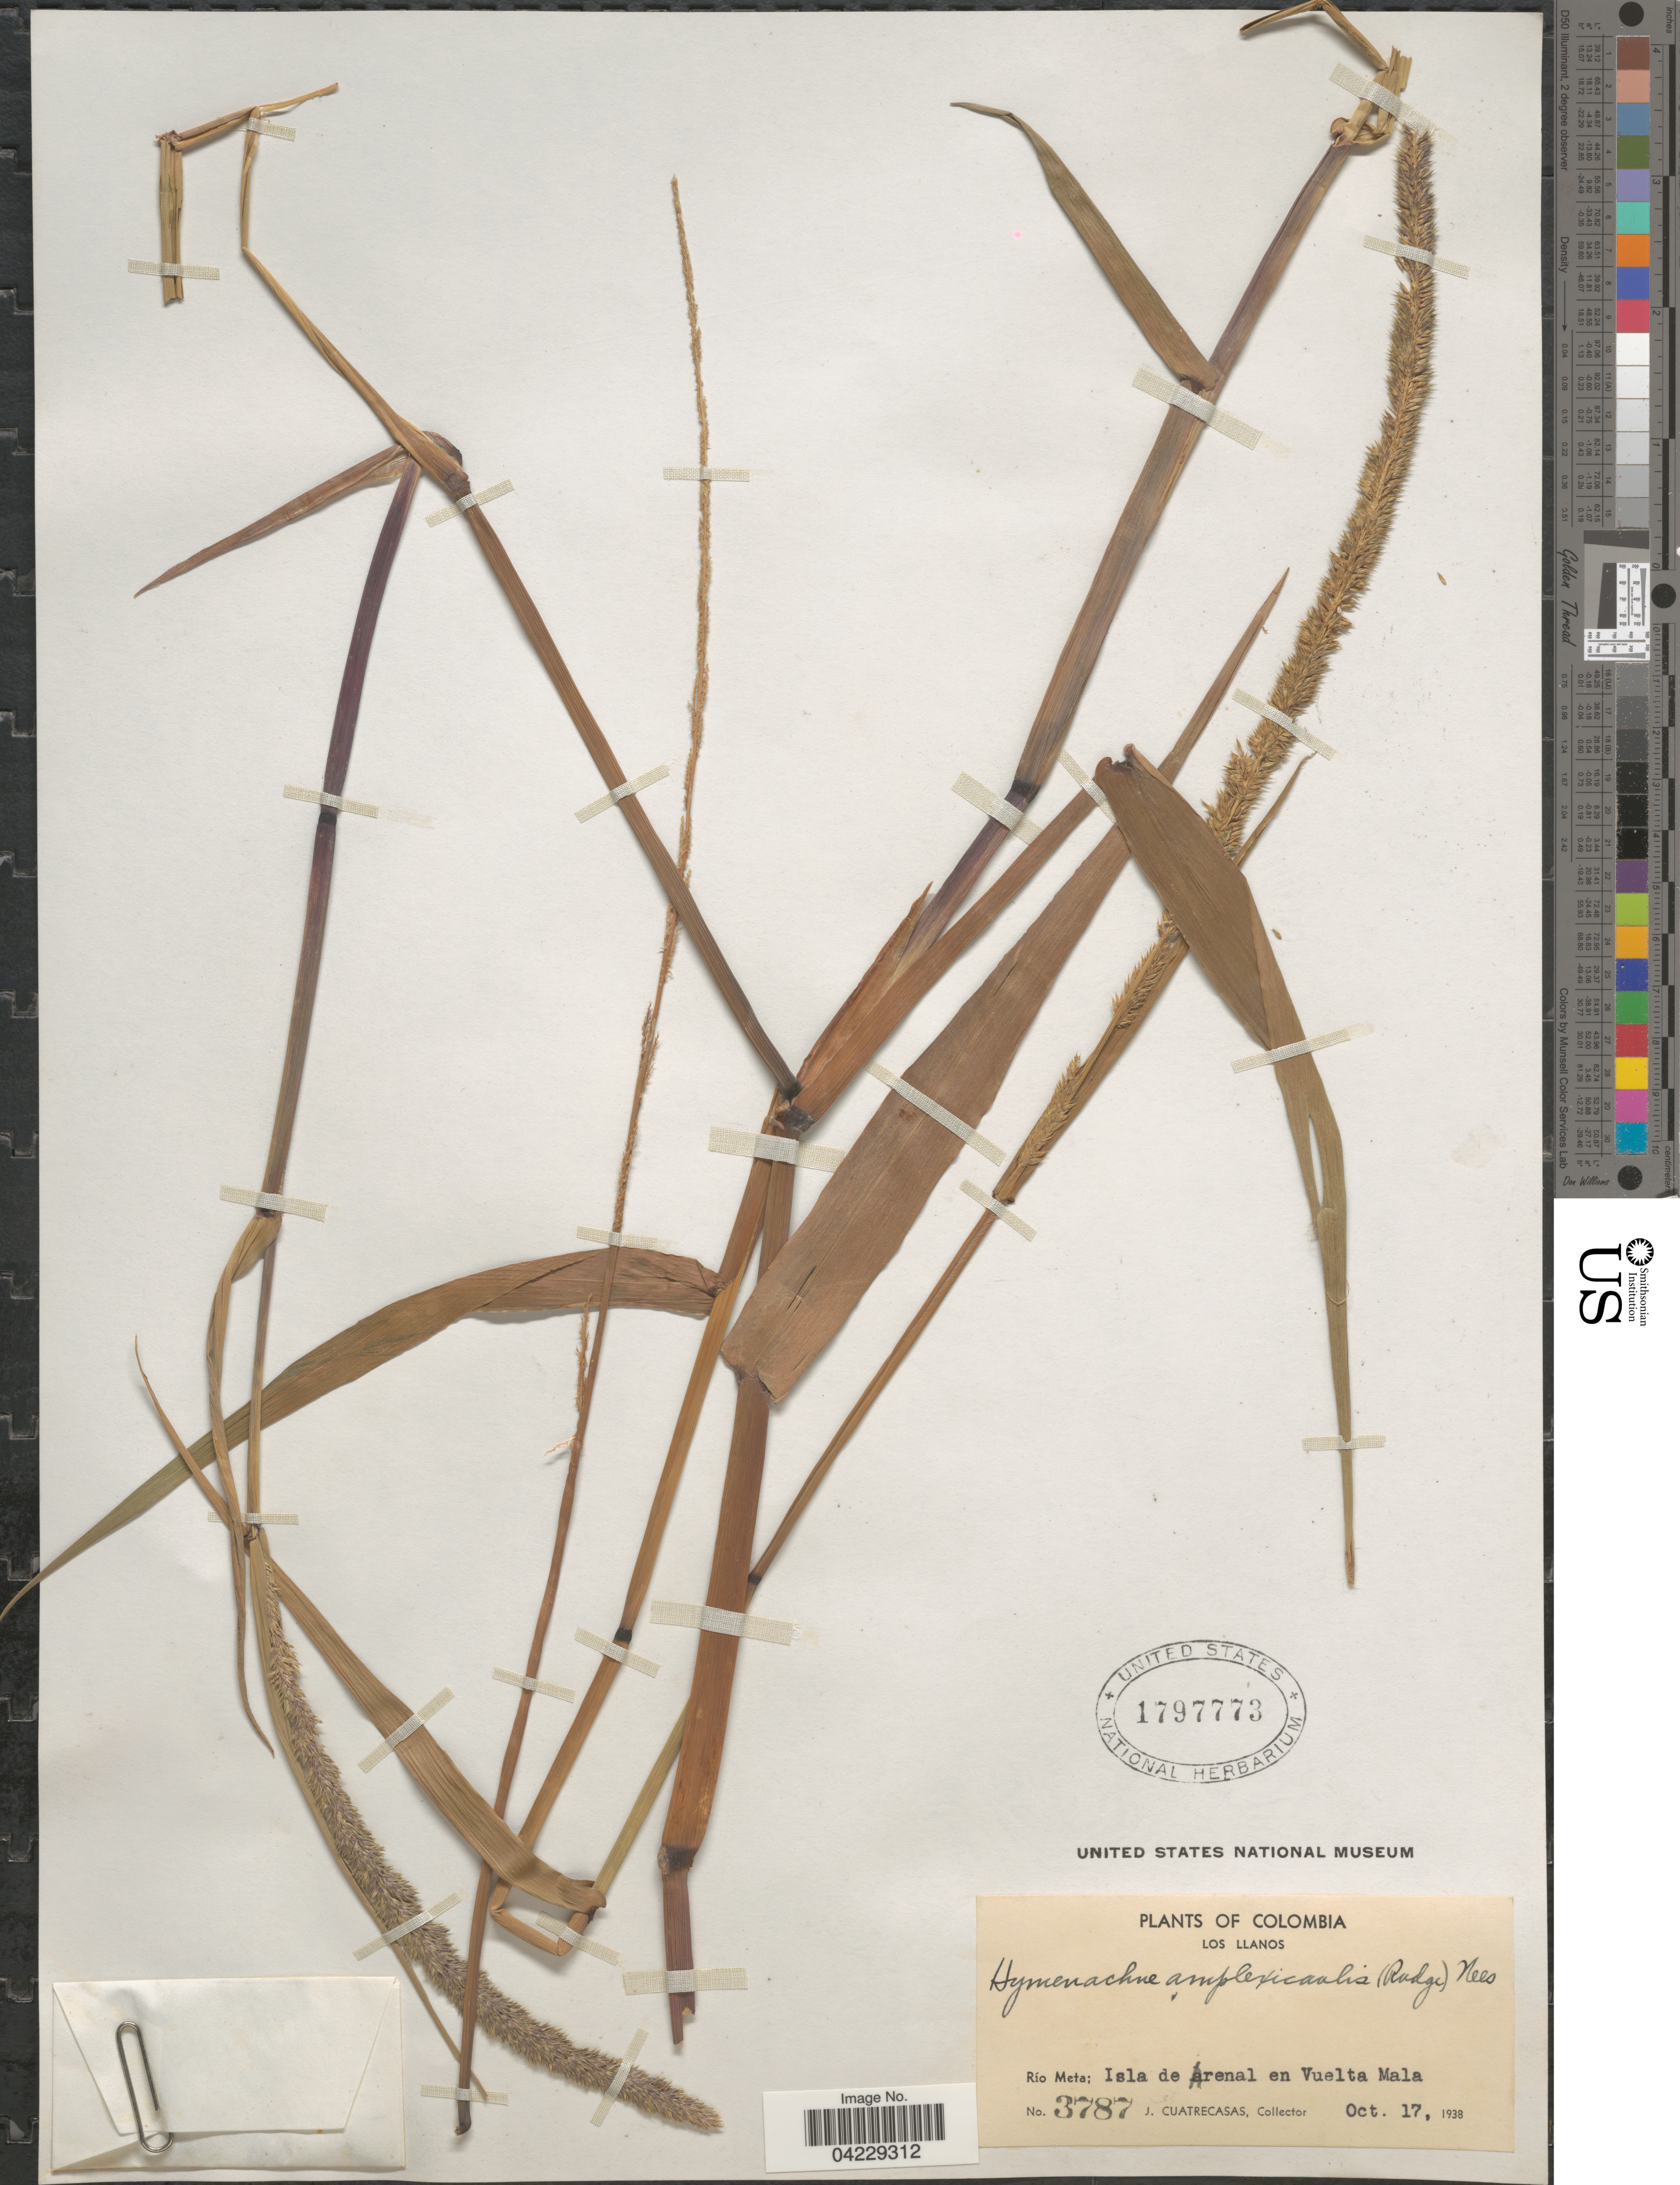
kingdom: Plantae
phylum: Tracheophyta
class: Liliopsida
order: Poales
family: Poaceae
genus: Hymenachne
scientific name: Hymenachne amplexicaulis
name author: (Rudge) Nees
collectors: J. Cuatrecasas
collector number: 3787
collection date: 1938-10-17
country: Colombia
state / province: Meta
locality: Los Llanos. Río Meta; Isla de Arenal en Vuelta Mala.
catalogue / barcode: US 1797773